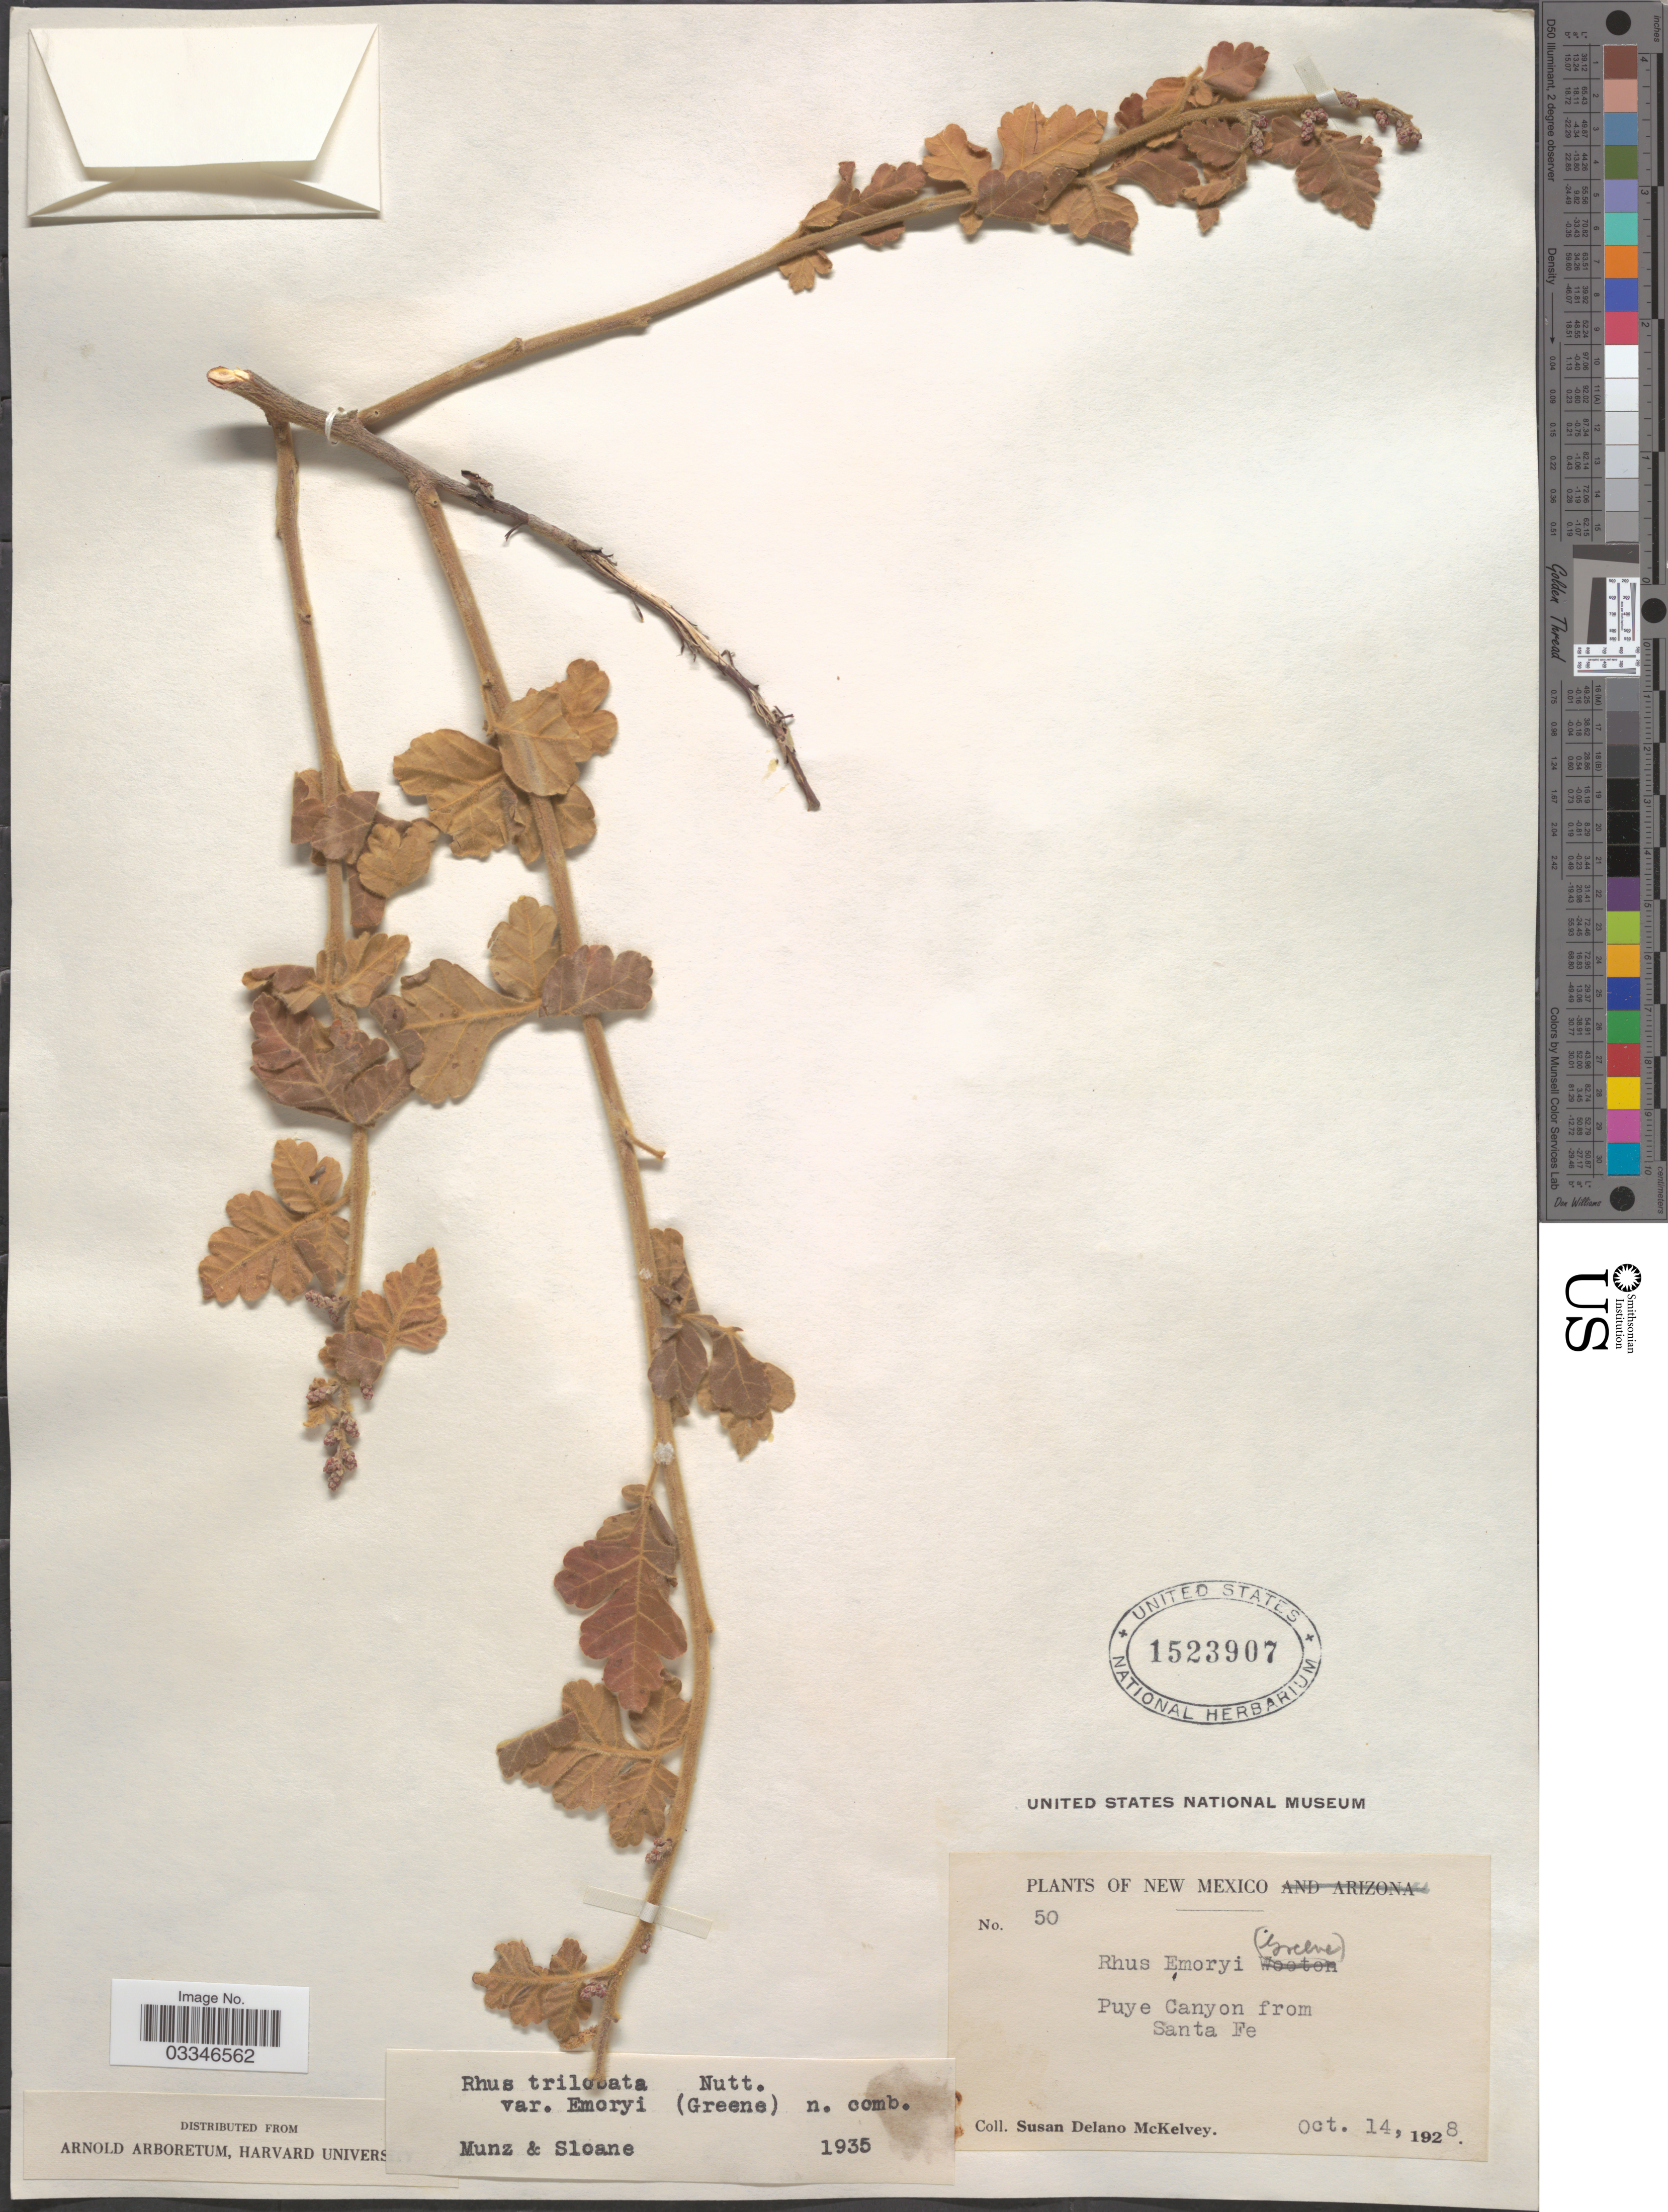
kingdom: Plantae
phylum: Tracheophyta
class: Magnoliopsida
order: Sapindales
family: Anacardiaceae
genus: Rhus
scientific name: Rhus trilobata var. pilosissima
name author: Engl.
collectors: S. A. McKelvey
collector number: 50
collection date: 1928-10-14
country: United States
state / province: New Mexico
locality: Puye Canyon from Santa Fe.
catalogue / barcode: US 1523907